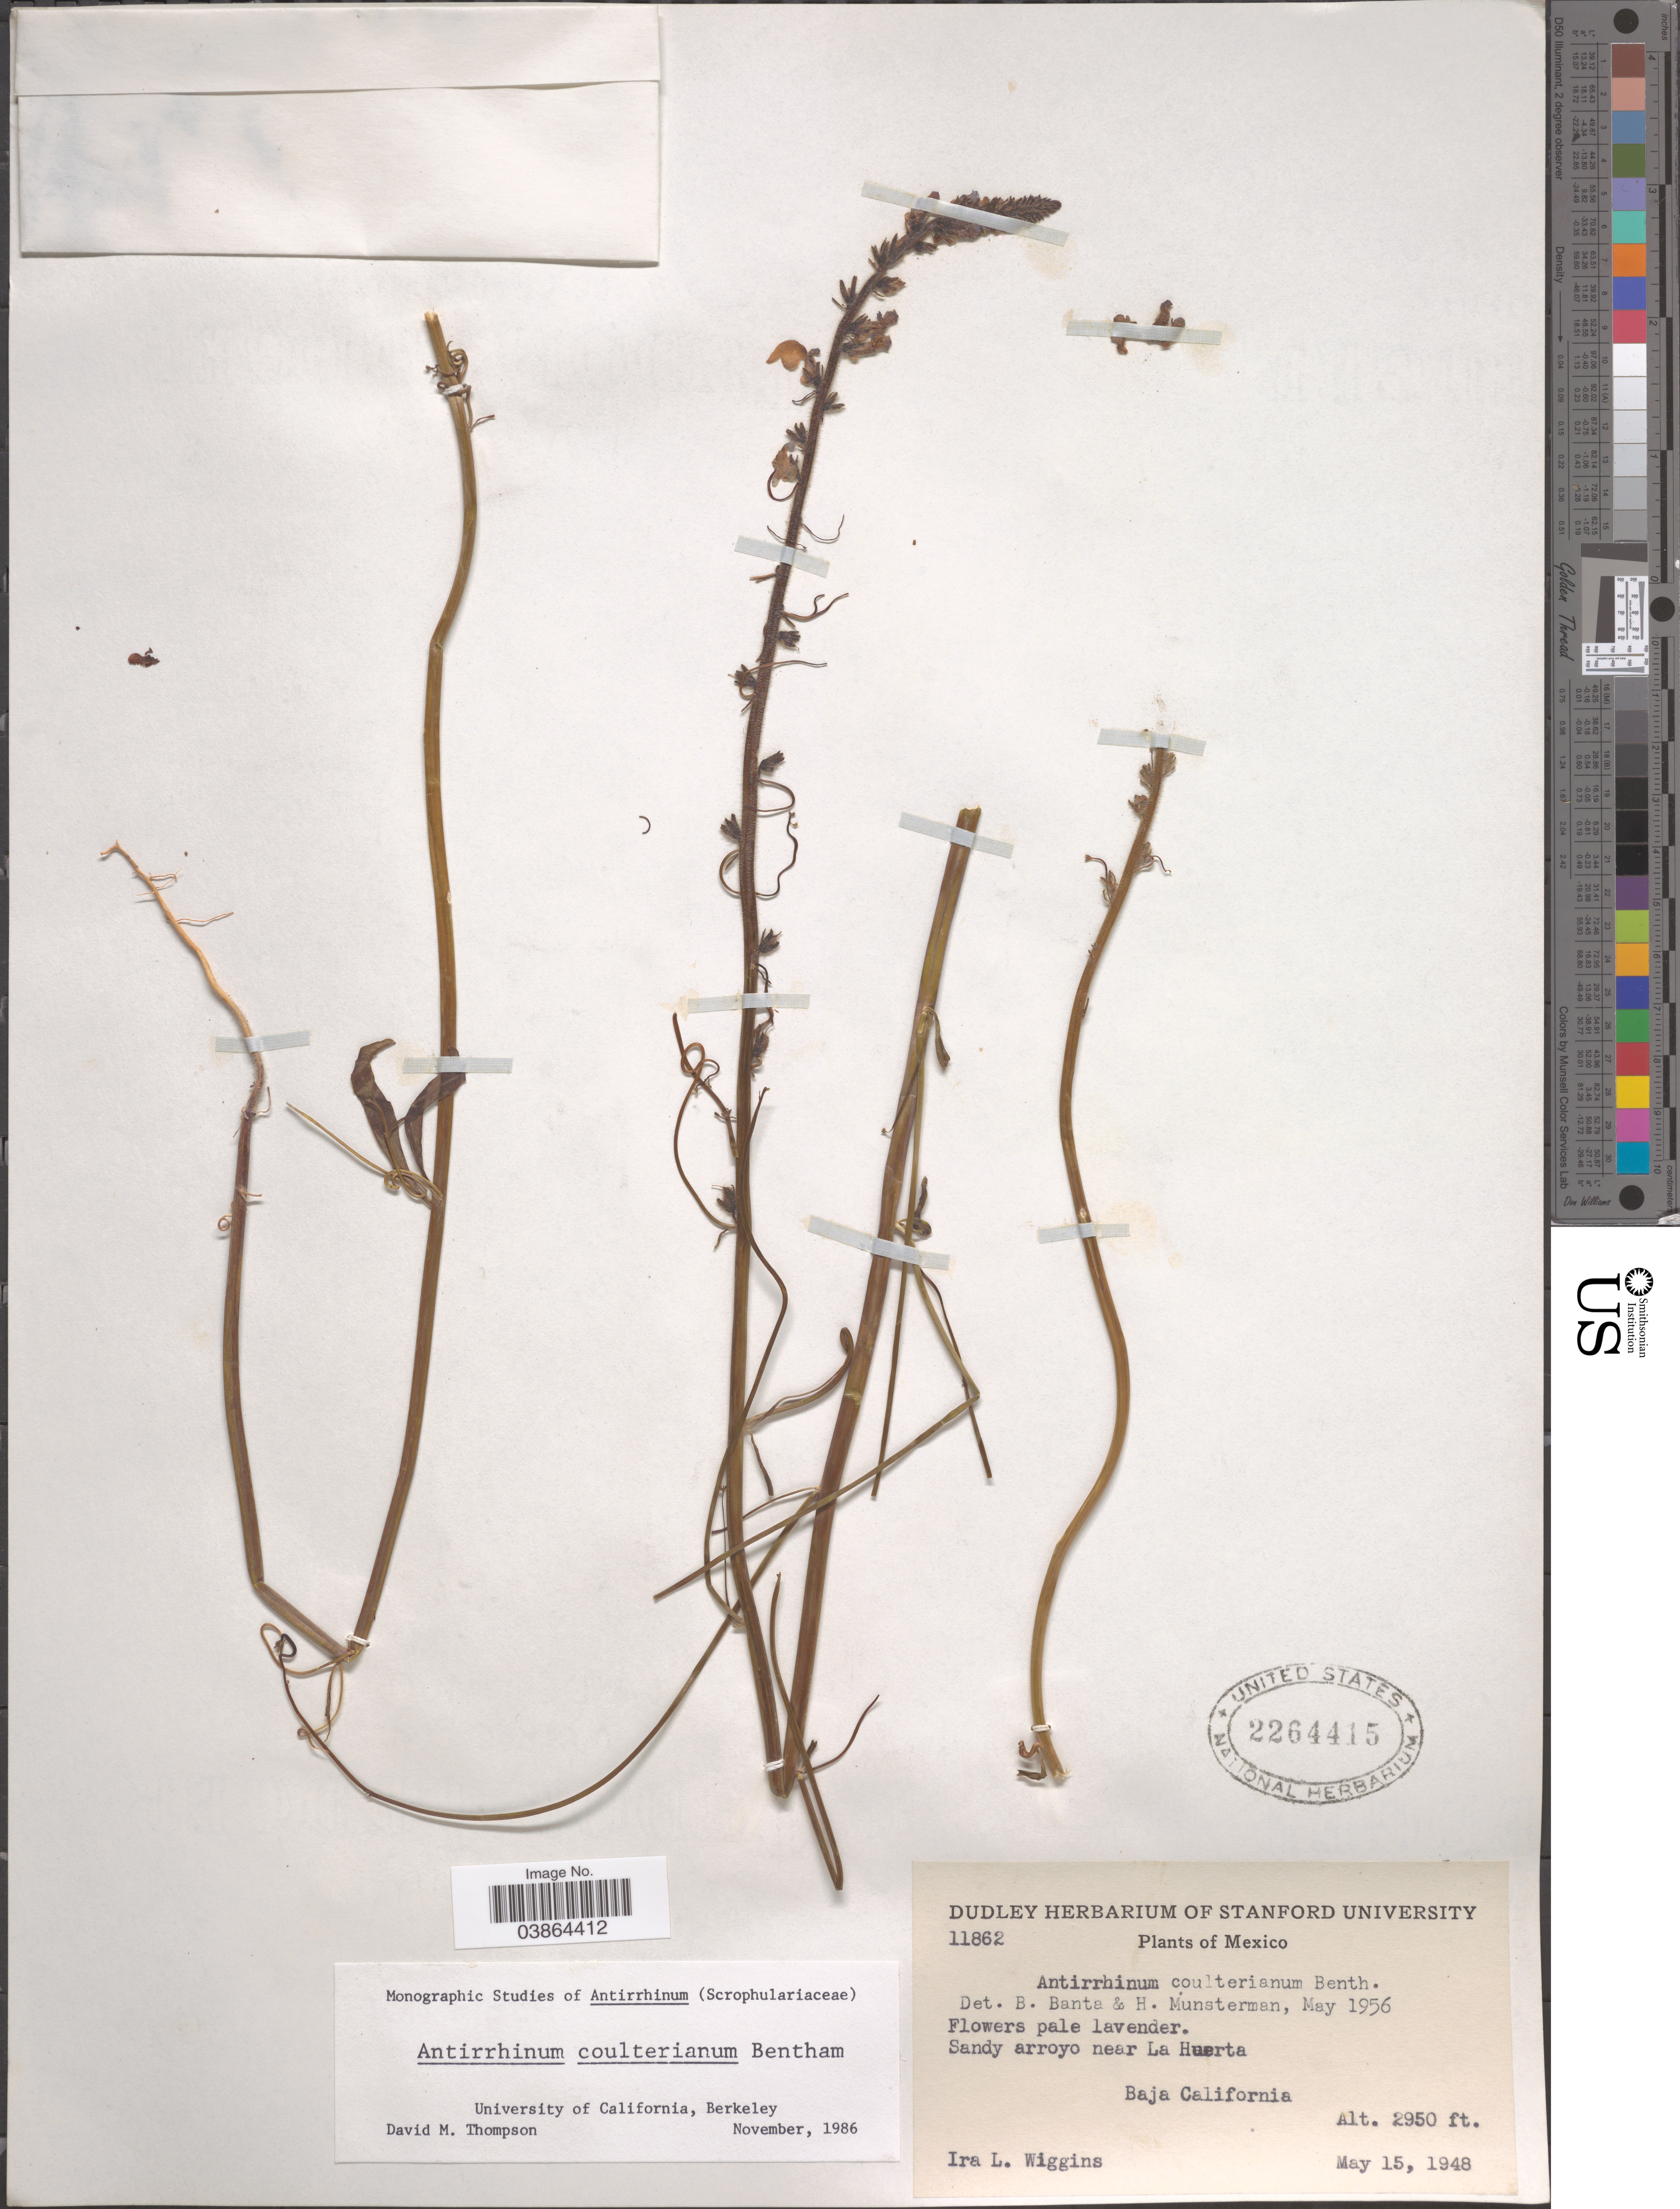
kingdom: Plantae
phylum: Tracheophyta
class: Magnoliopsida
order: Lamiales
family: Plantaginaceae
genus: Sairocarpus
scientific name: Sairocarpus coulterianus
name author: (Benth.) D.A. Sutton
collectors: I. L. Wiggins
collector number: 11862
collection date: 1948-05-15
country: Mexico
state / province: Baja California Norte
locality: Sandy arroyo near La Huerta.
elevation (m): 899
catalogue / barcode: US 2264415